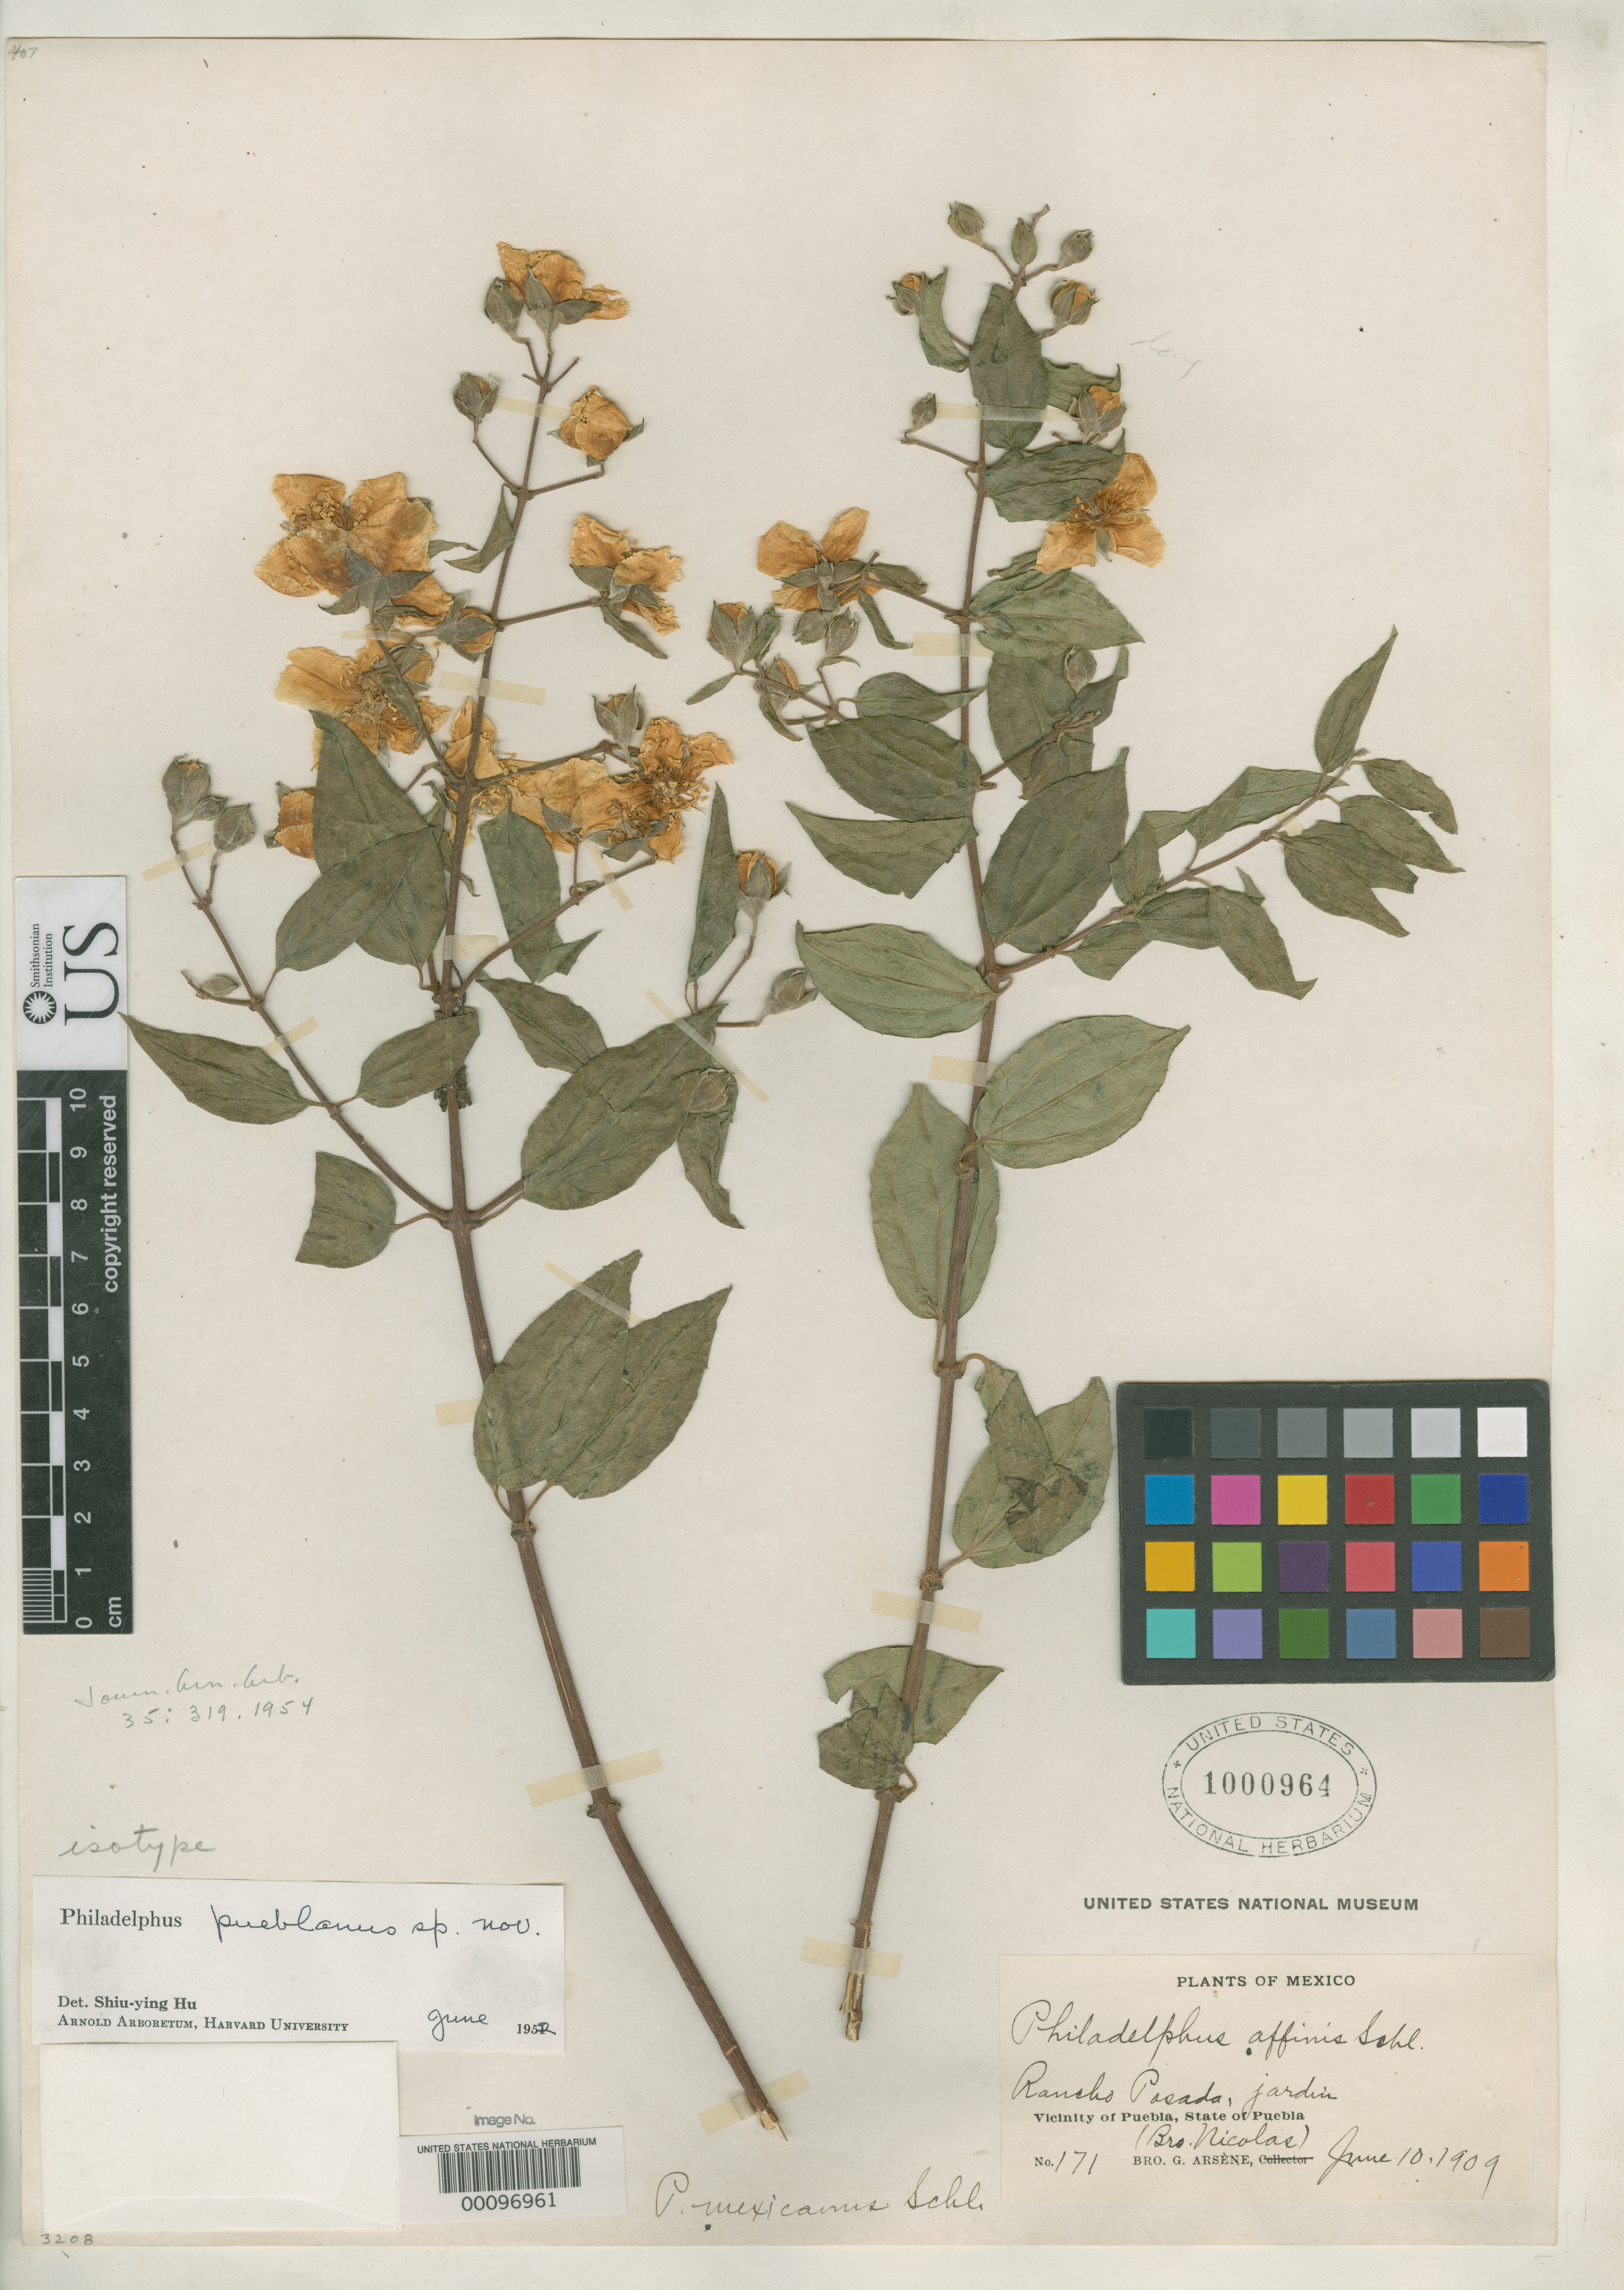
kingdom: Plantae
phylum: Tracheophyta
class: Magnoliopsida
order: Cornales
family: Hydrangeaceae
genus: Philadelphus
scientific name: Philadelphus pueblanus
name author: S.Y. Hu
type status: Isotype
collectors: B. Nicolas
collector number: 171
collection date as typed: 10 Jun 1909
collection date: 1909-06-10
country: Mexico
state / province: Puebla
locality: Near Puebla, Rancho Pasada.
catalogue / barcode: US 1000964